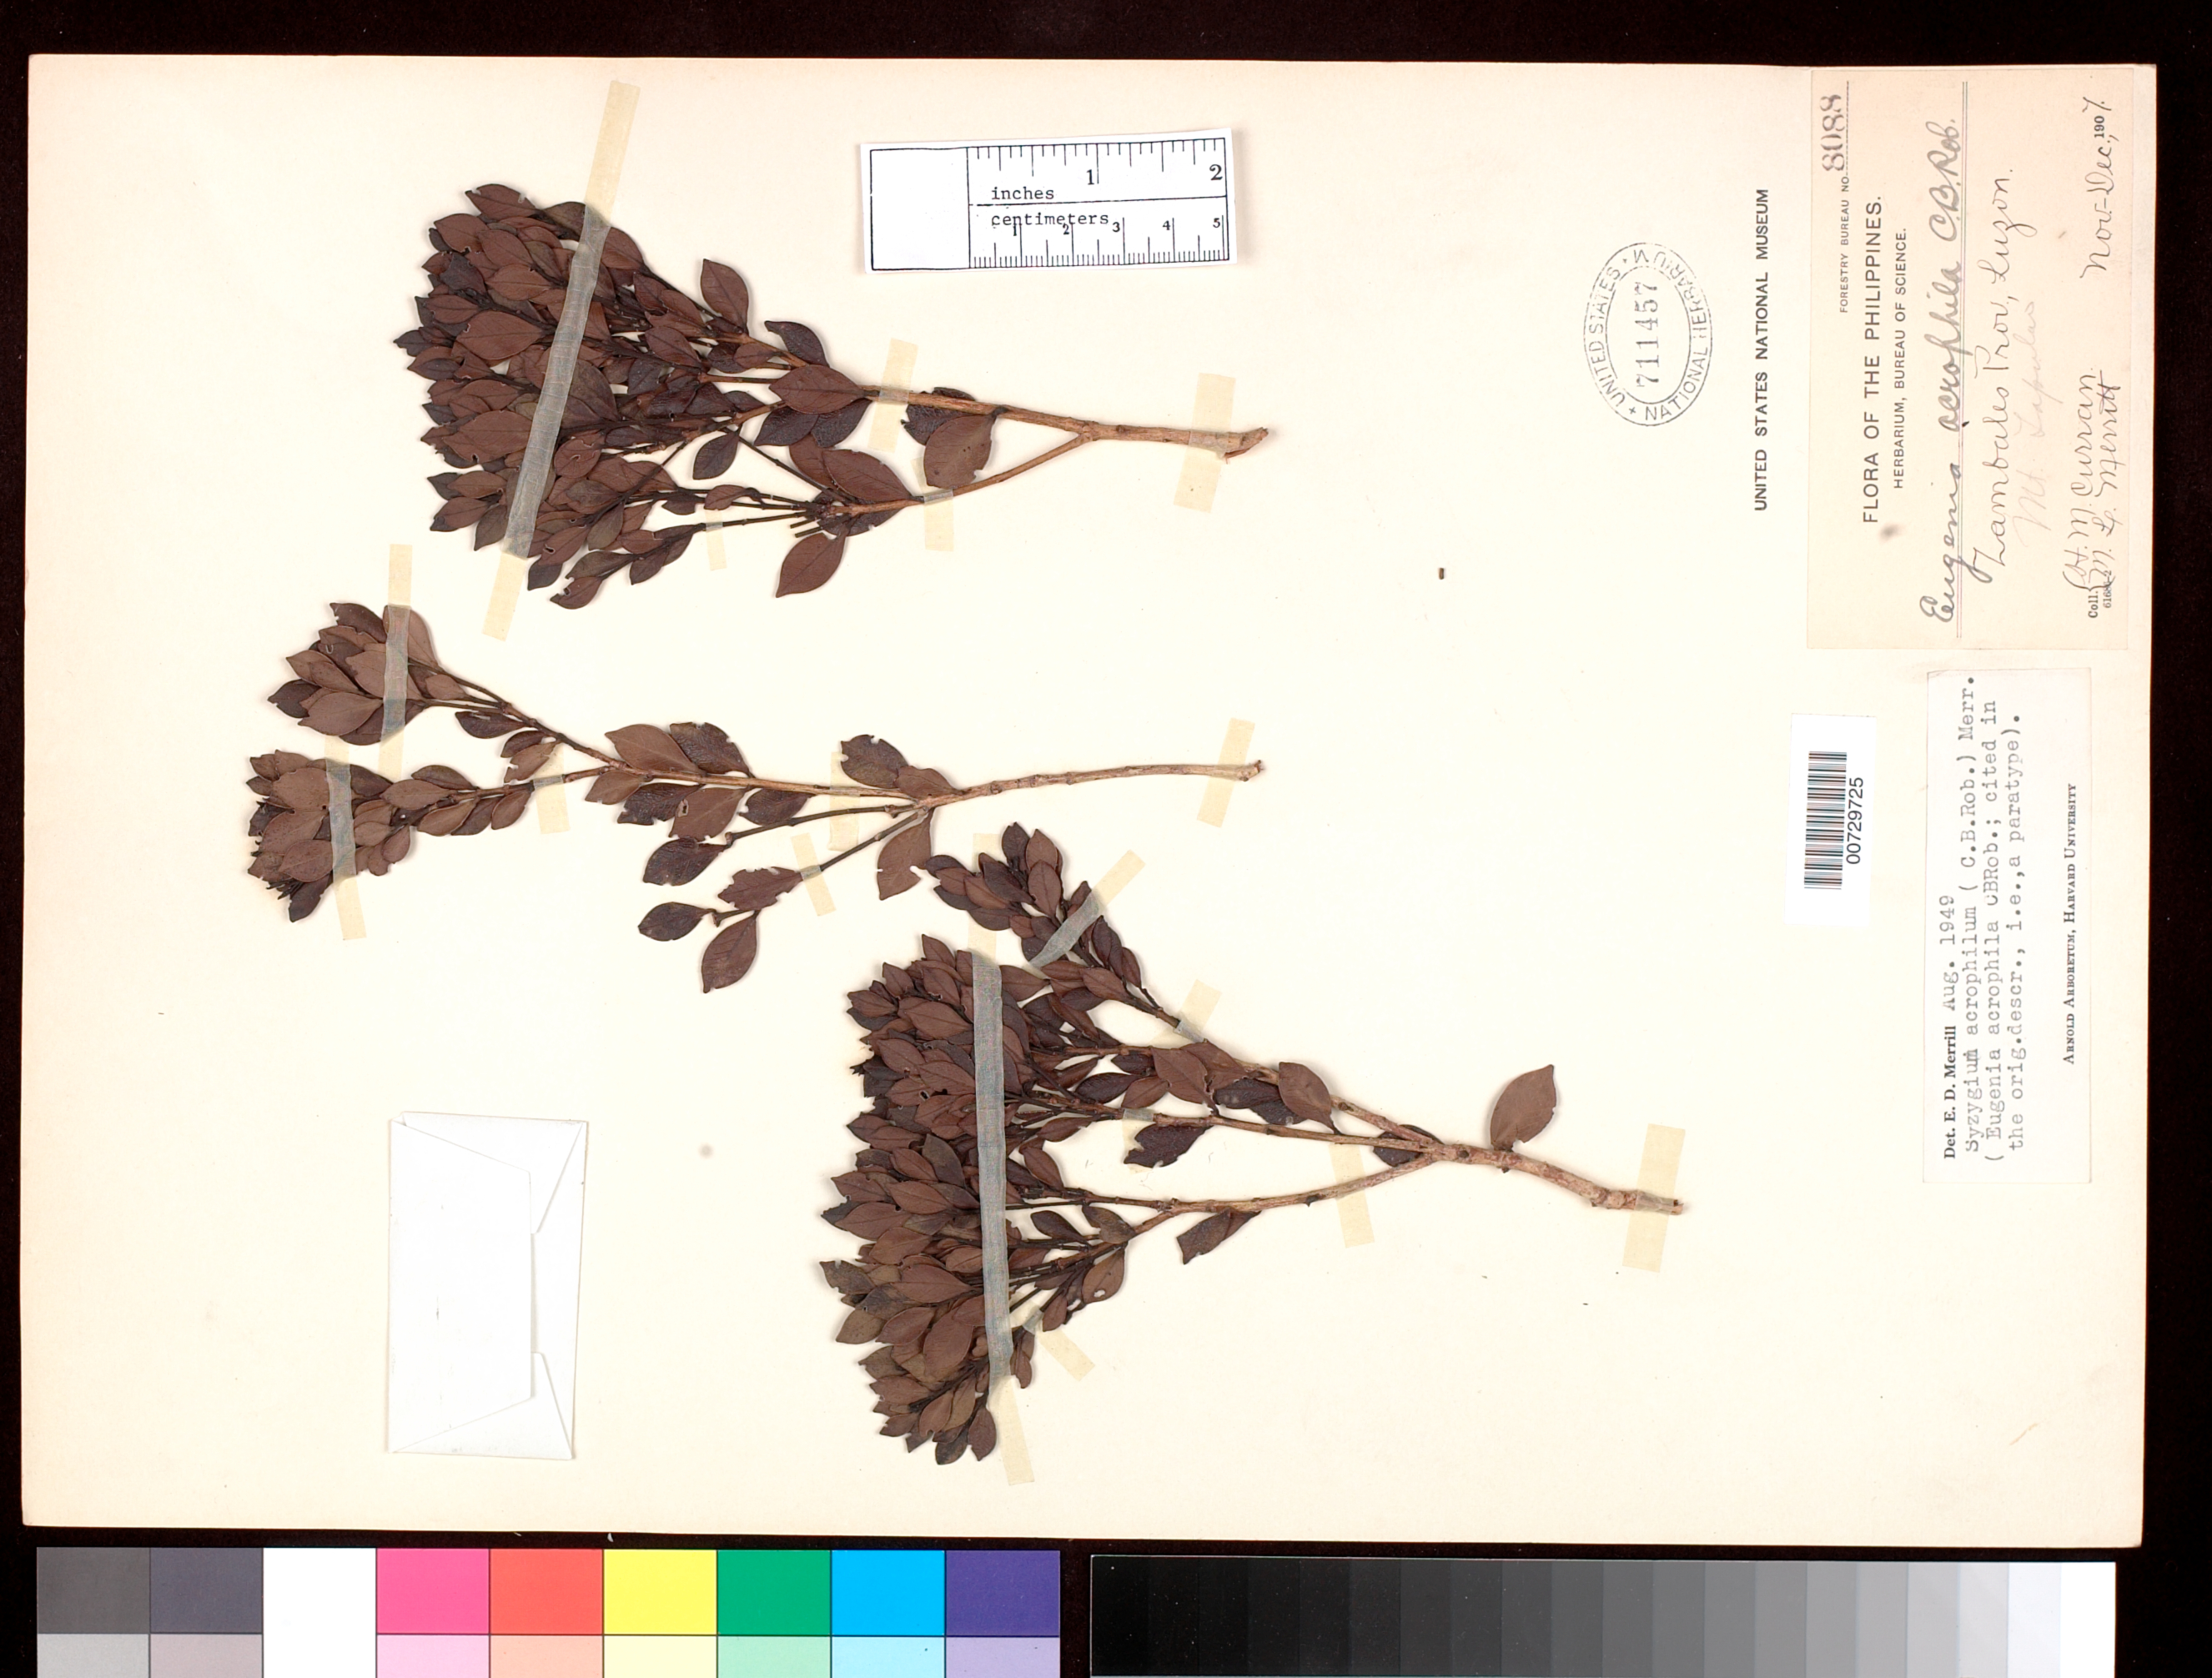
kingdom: Plantae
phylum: Tracheophyta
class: Magnoliopsida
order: Myrtales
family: Myrtaceae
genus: Syzygium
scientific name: Syzygium acrophilum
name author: (C.B. Rob.) Merr.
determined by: Merrill, Elmer D.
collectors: H. M. Curran & M. L. Merritt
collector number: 8088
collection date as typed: Nov 1907 to -- Dec 1907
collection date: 1907-11/1907-12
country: Philippines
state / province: Central Luzon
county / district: Zambales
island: Luzon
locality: Mount Tapulao.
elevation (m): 2100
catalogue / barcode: US 711457